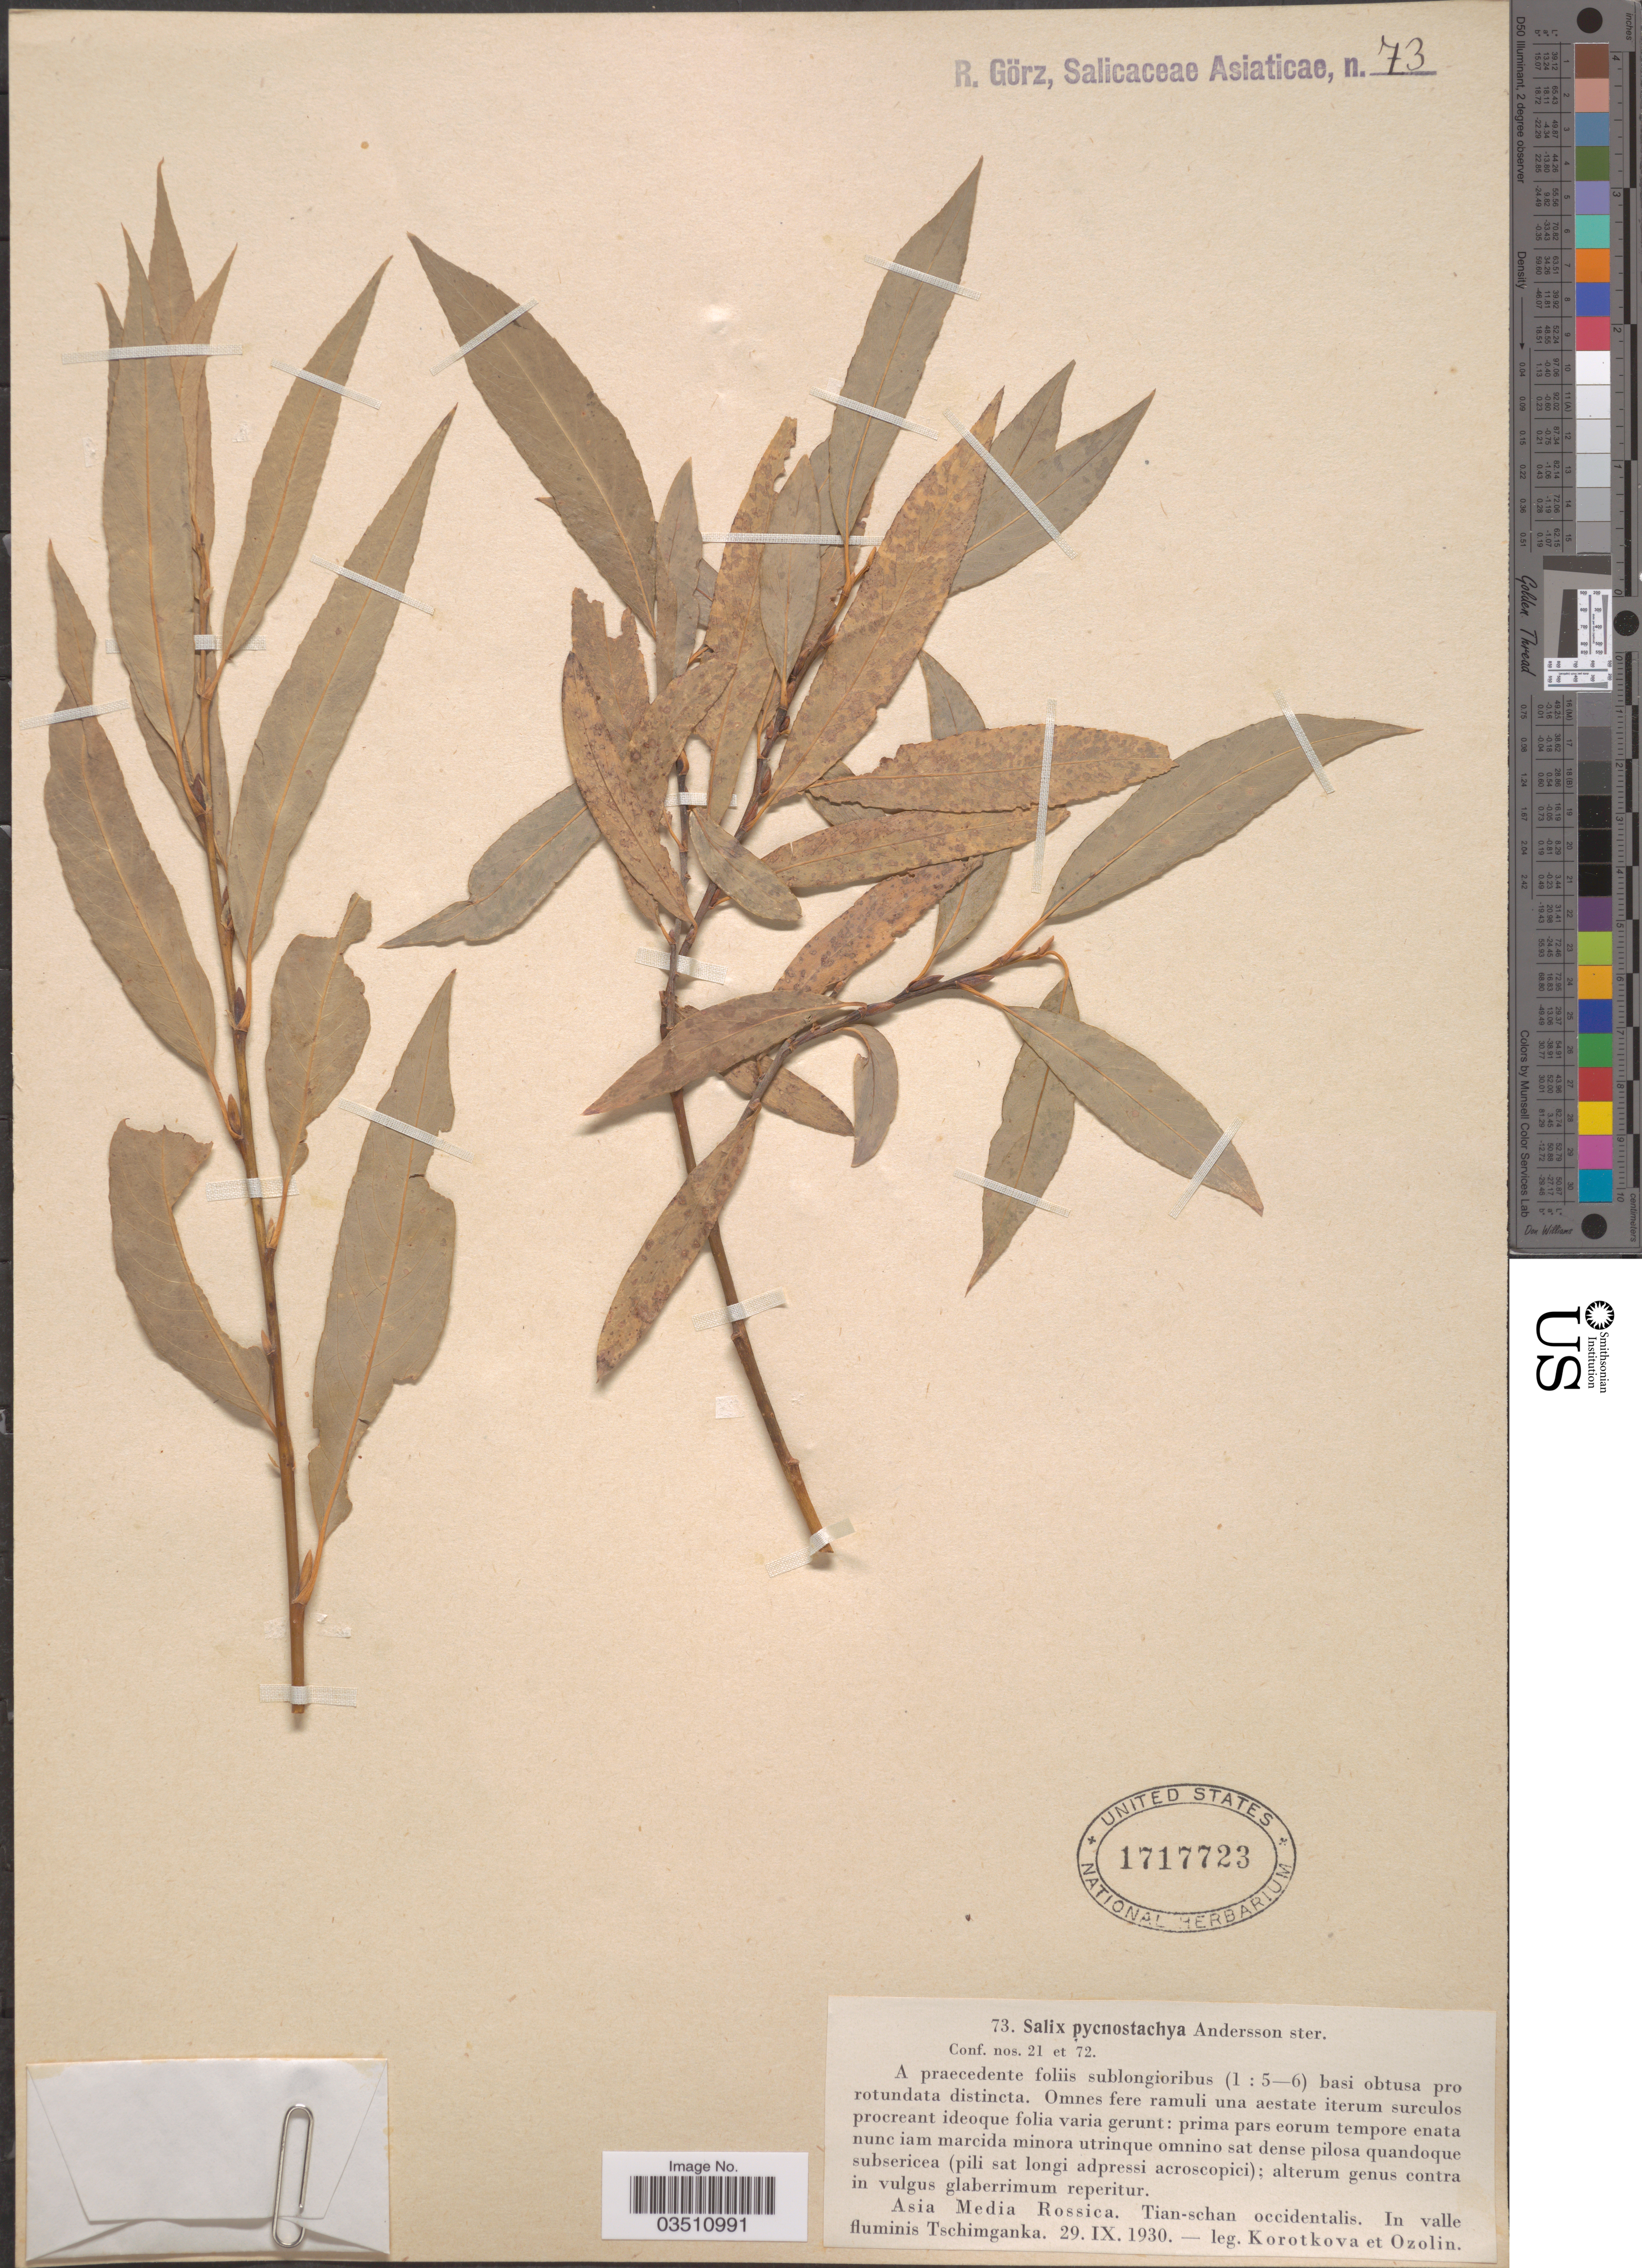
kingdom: Plantae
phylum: Tracheophyta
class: Magnoliopsida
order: Malpighiales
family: Salicaceae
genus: Salix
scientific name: Salix pycnostachya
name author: Andersson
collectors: Korotkova & Ozolin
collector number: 73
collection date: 1930-09-29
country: Uzbekistan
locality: Asia Media Rossica. Tian-schan occidentalis. In valle fluminis Tschimganka.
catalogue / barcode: US 1717723